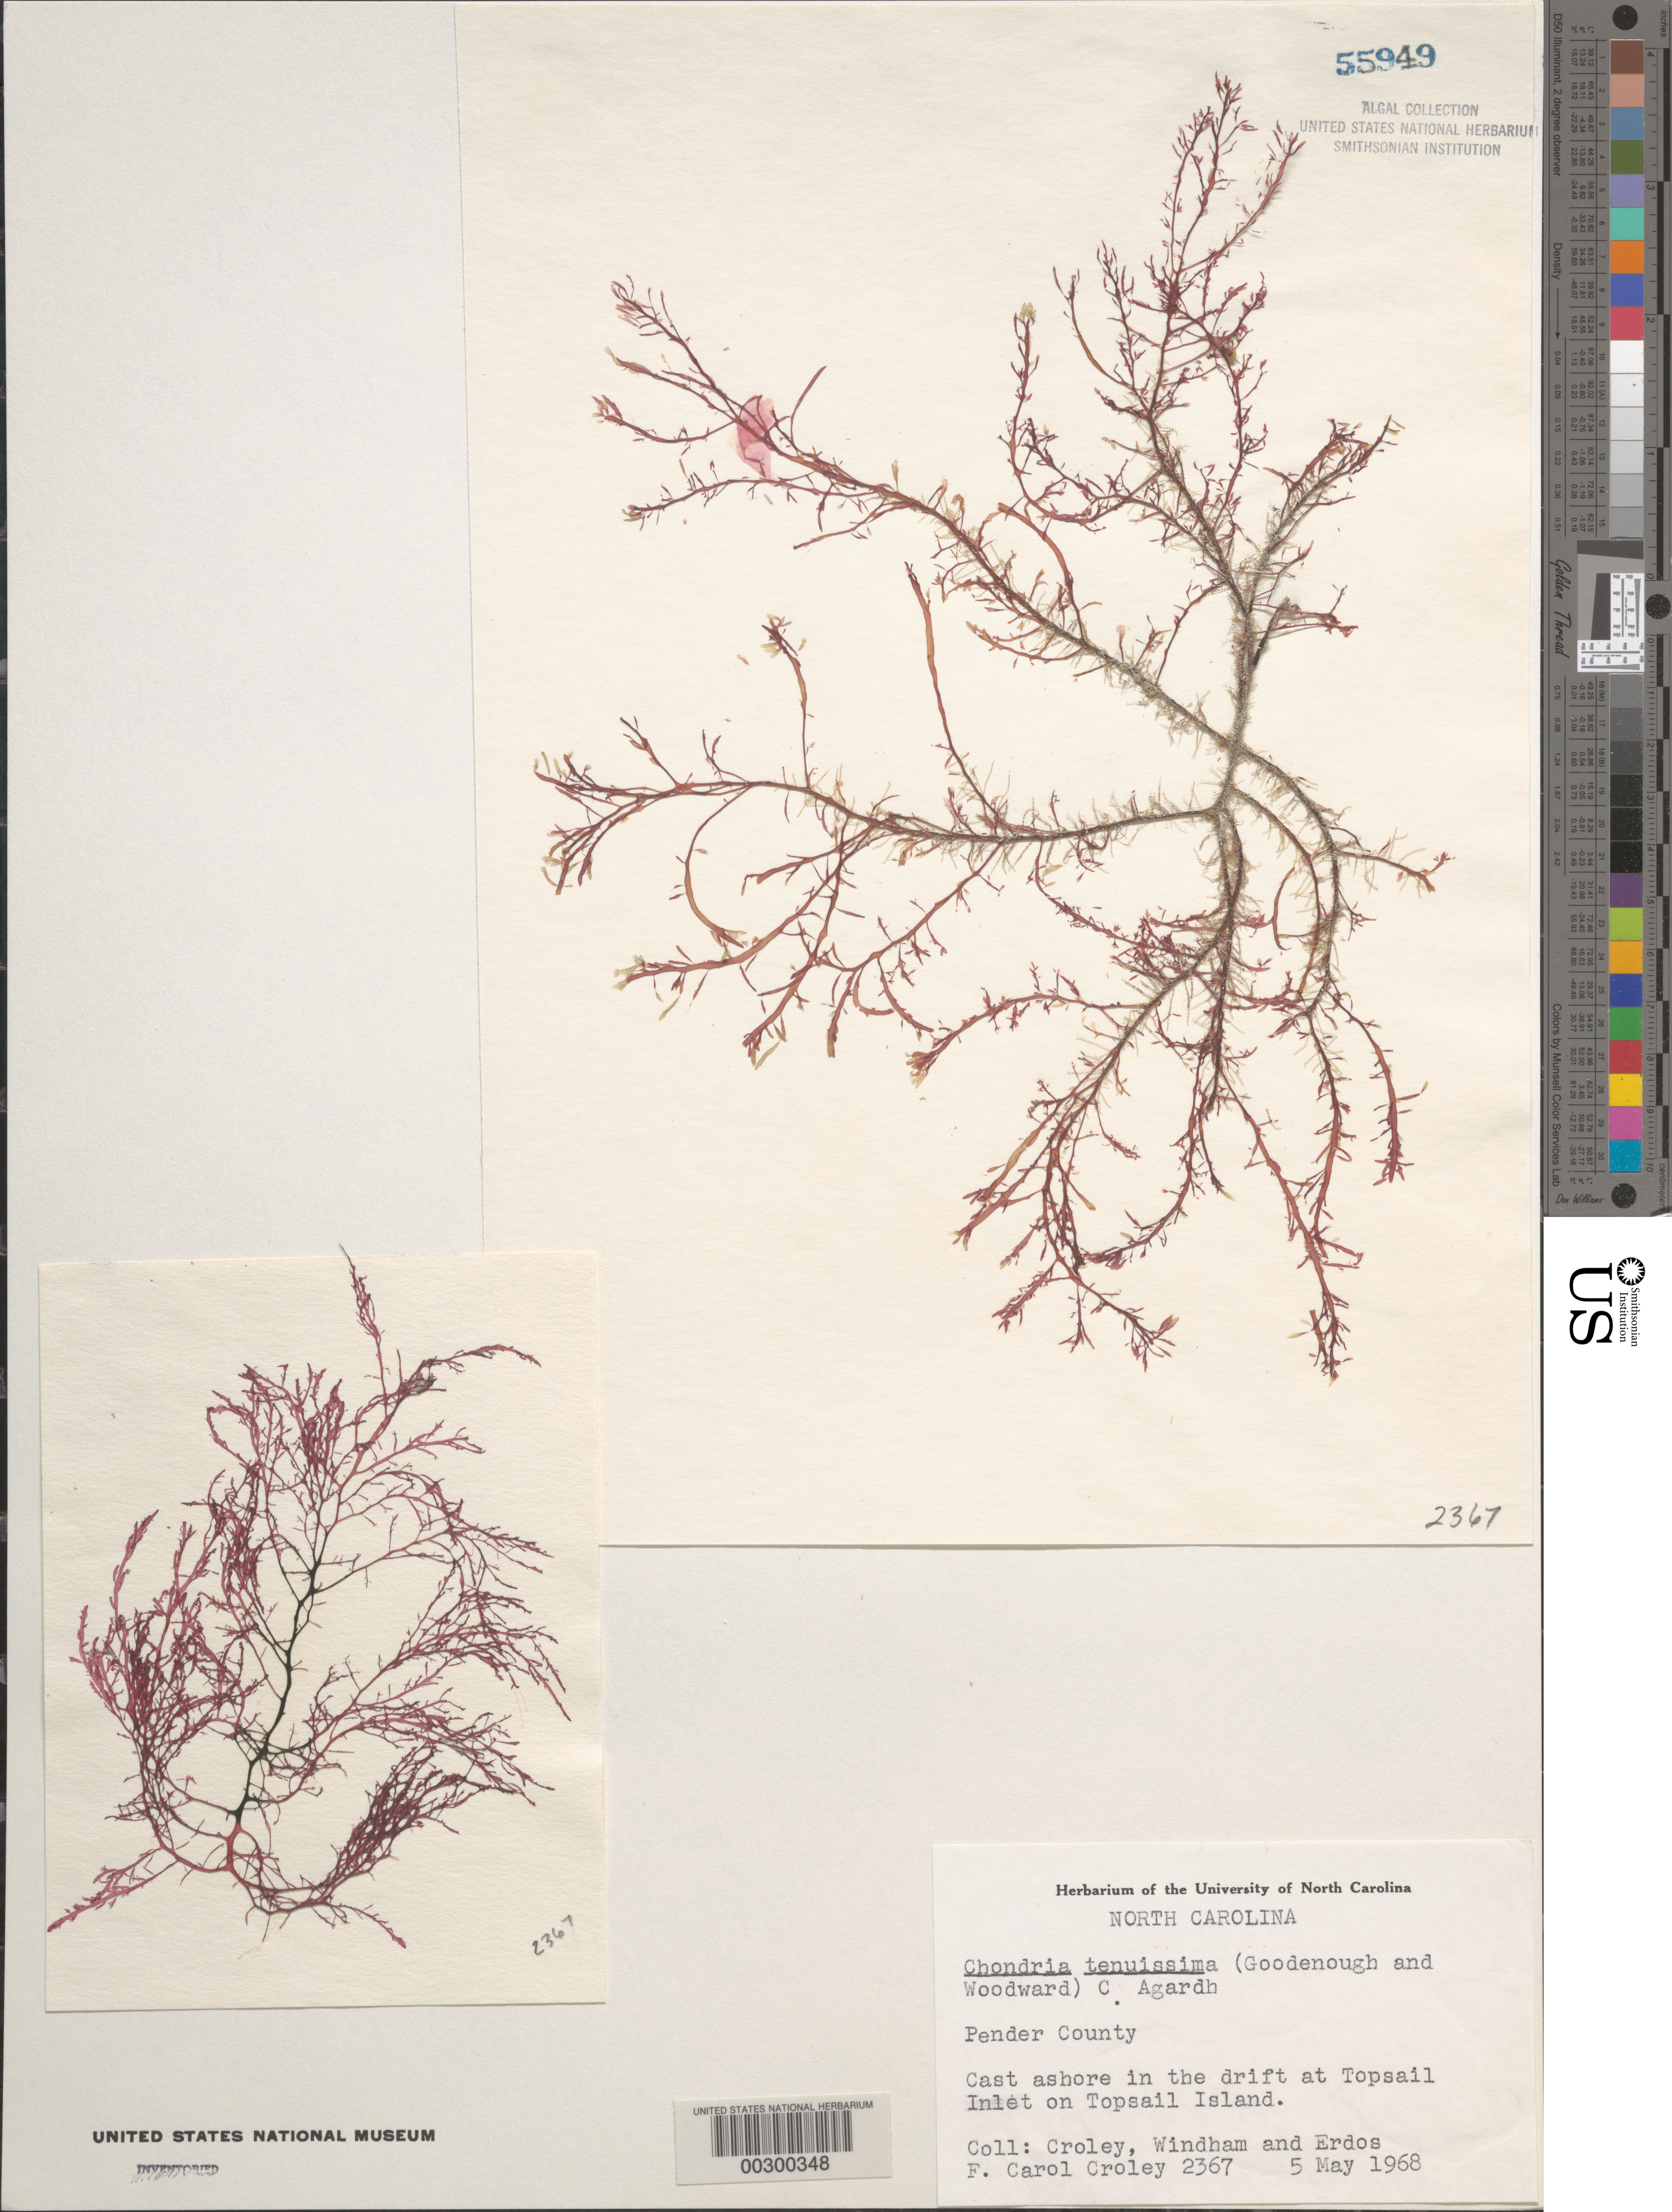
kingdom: Plantae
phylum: Rhodophyta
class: Florideophyceae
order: Ceramiales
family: Rhodomelaceae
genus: Chondria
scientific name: Chondria capillaris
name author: M.J. Wynne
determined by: Algae name updating Project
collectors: F. C. Croley, M. D. Windham & -. Erdos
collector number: FCC 2367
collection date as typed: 05 May 1968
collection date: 1968-05-05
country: United States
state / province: North Carolina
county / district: Pender County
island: Topsail Island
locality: Topsail Inlet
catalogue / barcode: US 55949